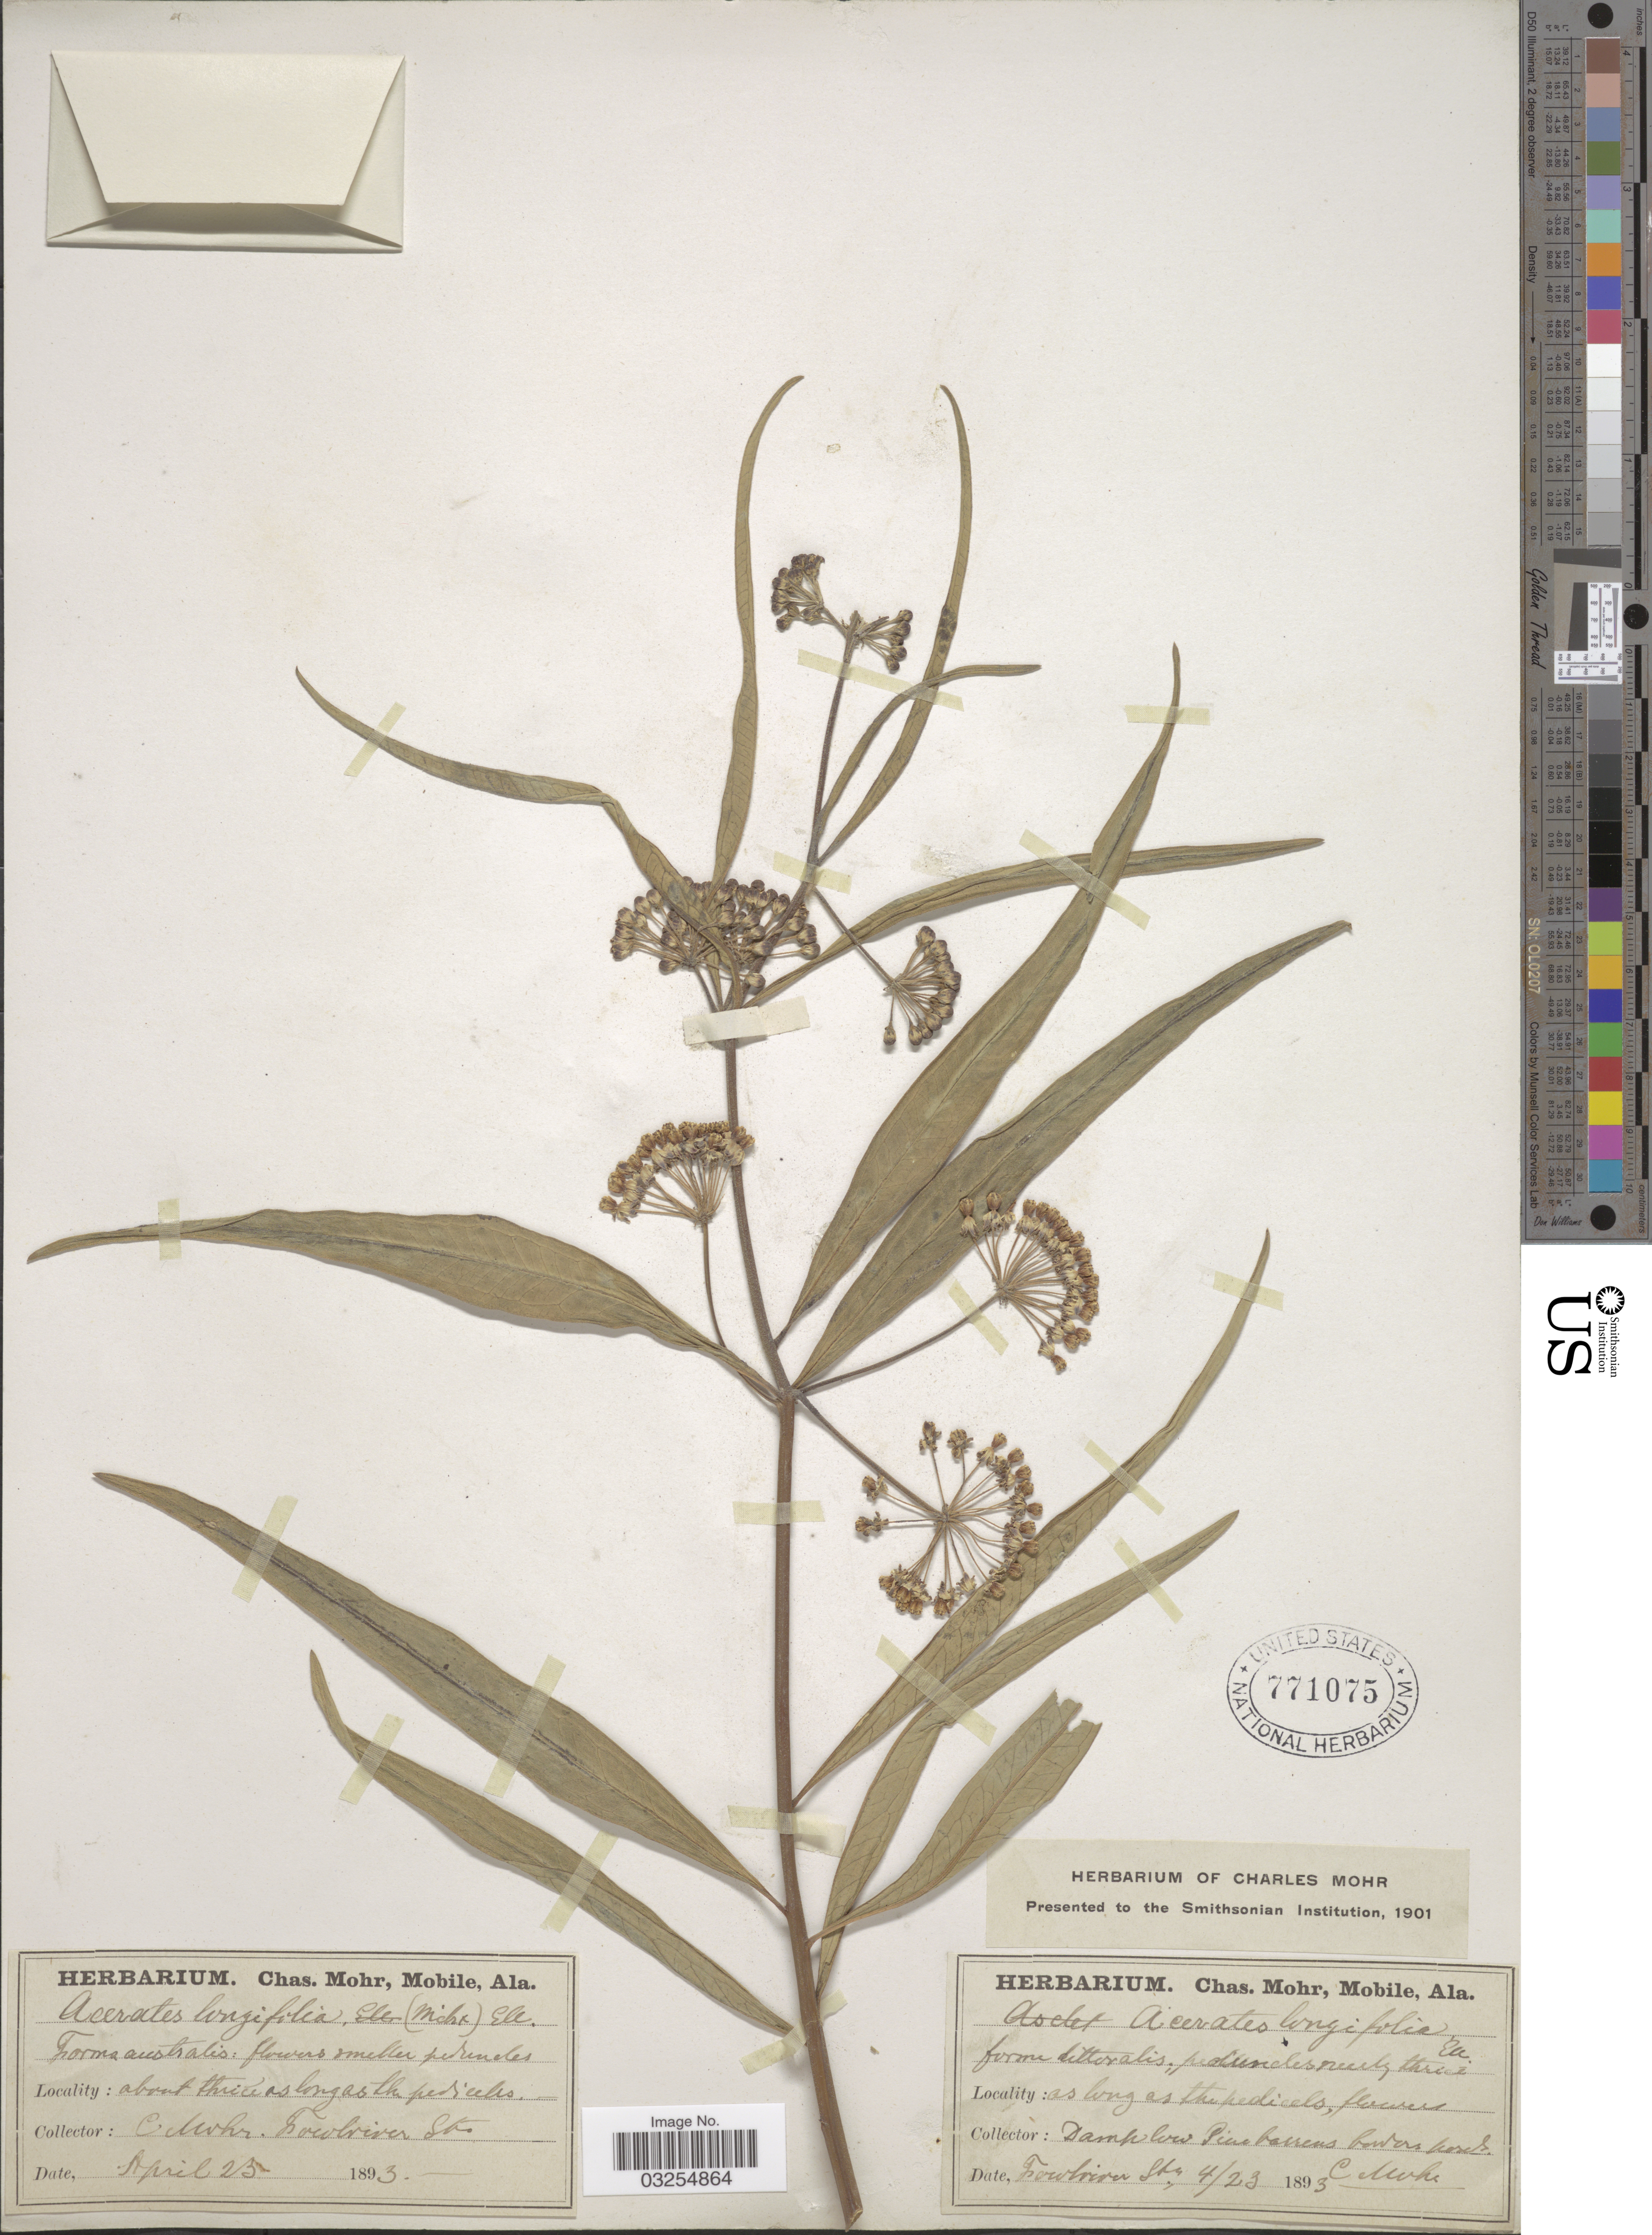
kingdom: Plantae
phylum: Tracheophyta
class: Magnoliopsida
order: Gentianales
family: Apocynaceae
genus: Asclepias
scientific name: Asclepias longifolia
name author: Michx.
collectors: C. T. Mohr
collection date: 1893-04-23/1893-04-25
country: United States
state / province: Alabama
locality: Fowlriver Sta.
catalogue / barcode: US 771075